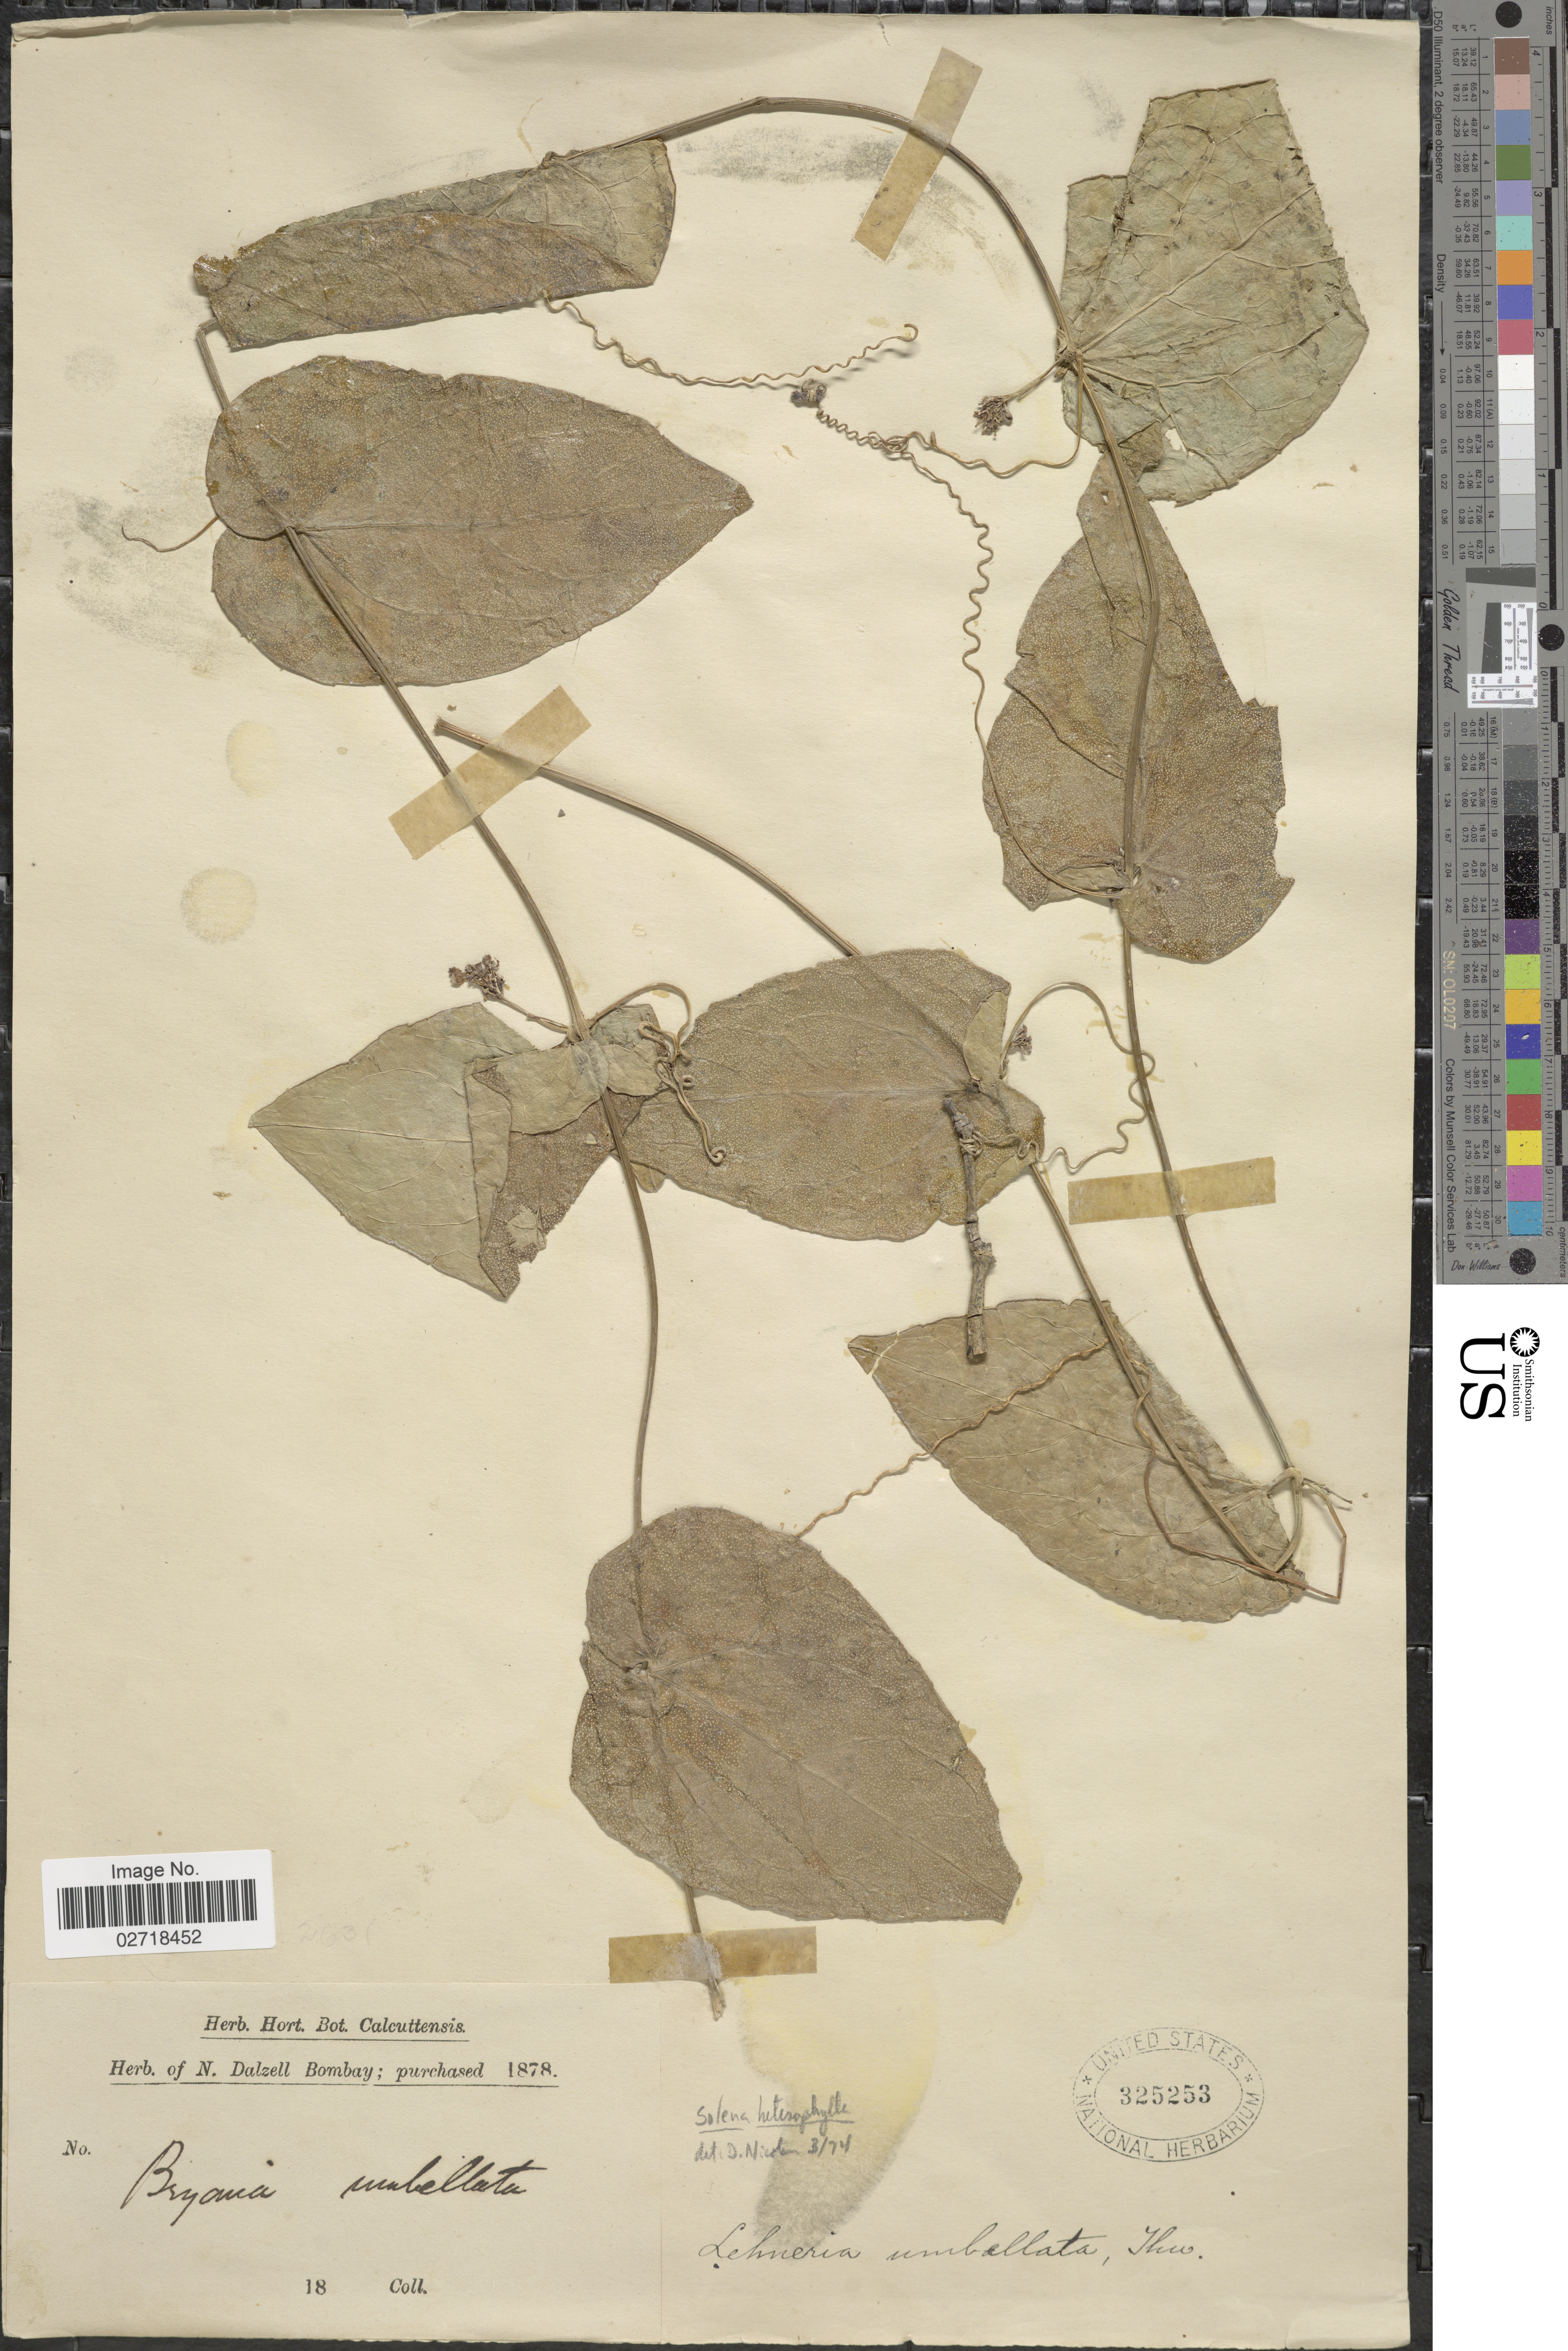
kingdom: Plantae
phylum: Tracheophyta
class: Magnoliopsida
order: Cucurbitales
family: Cucurbitaceae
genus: Solena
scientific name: Solena heterophylla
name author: Lour.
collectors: ex herb. horti Calcuttensis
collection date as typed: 18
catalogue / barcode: US 325253